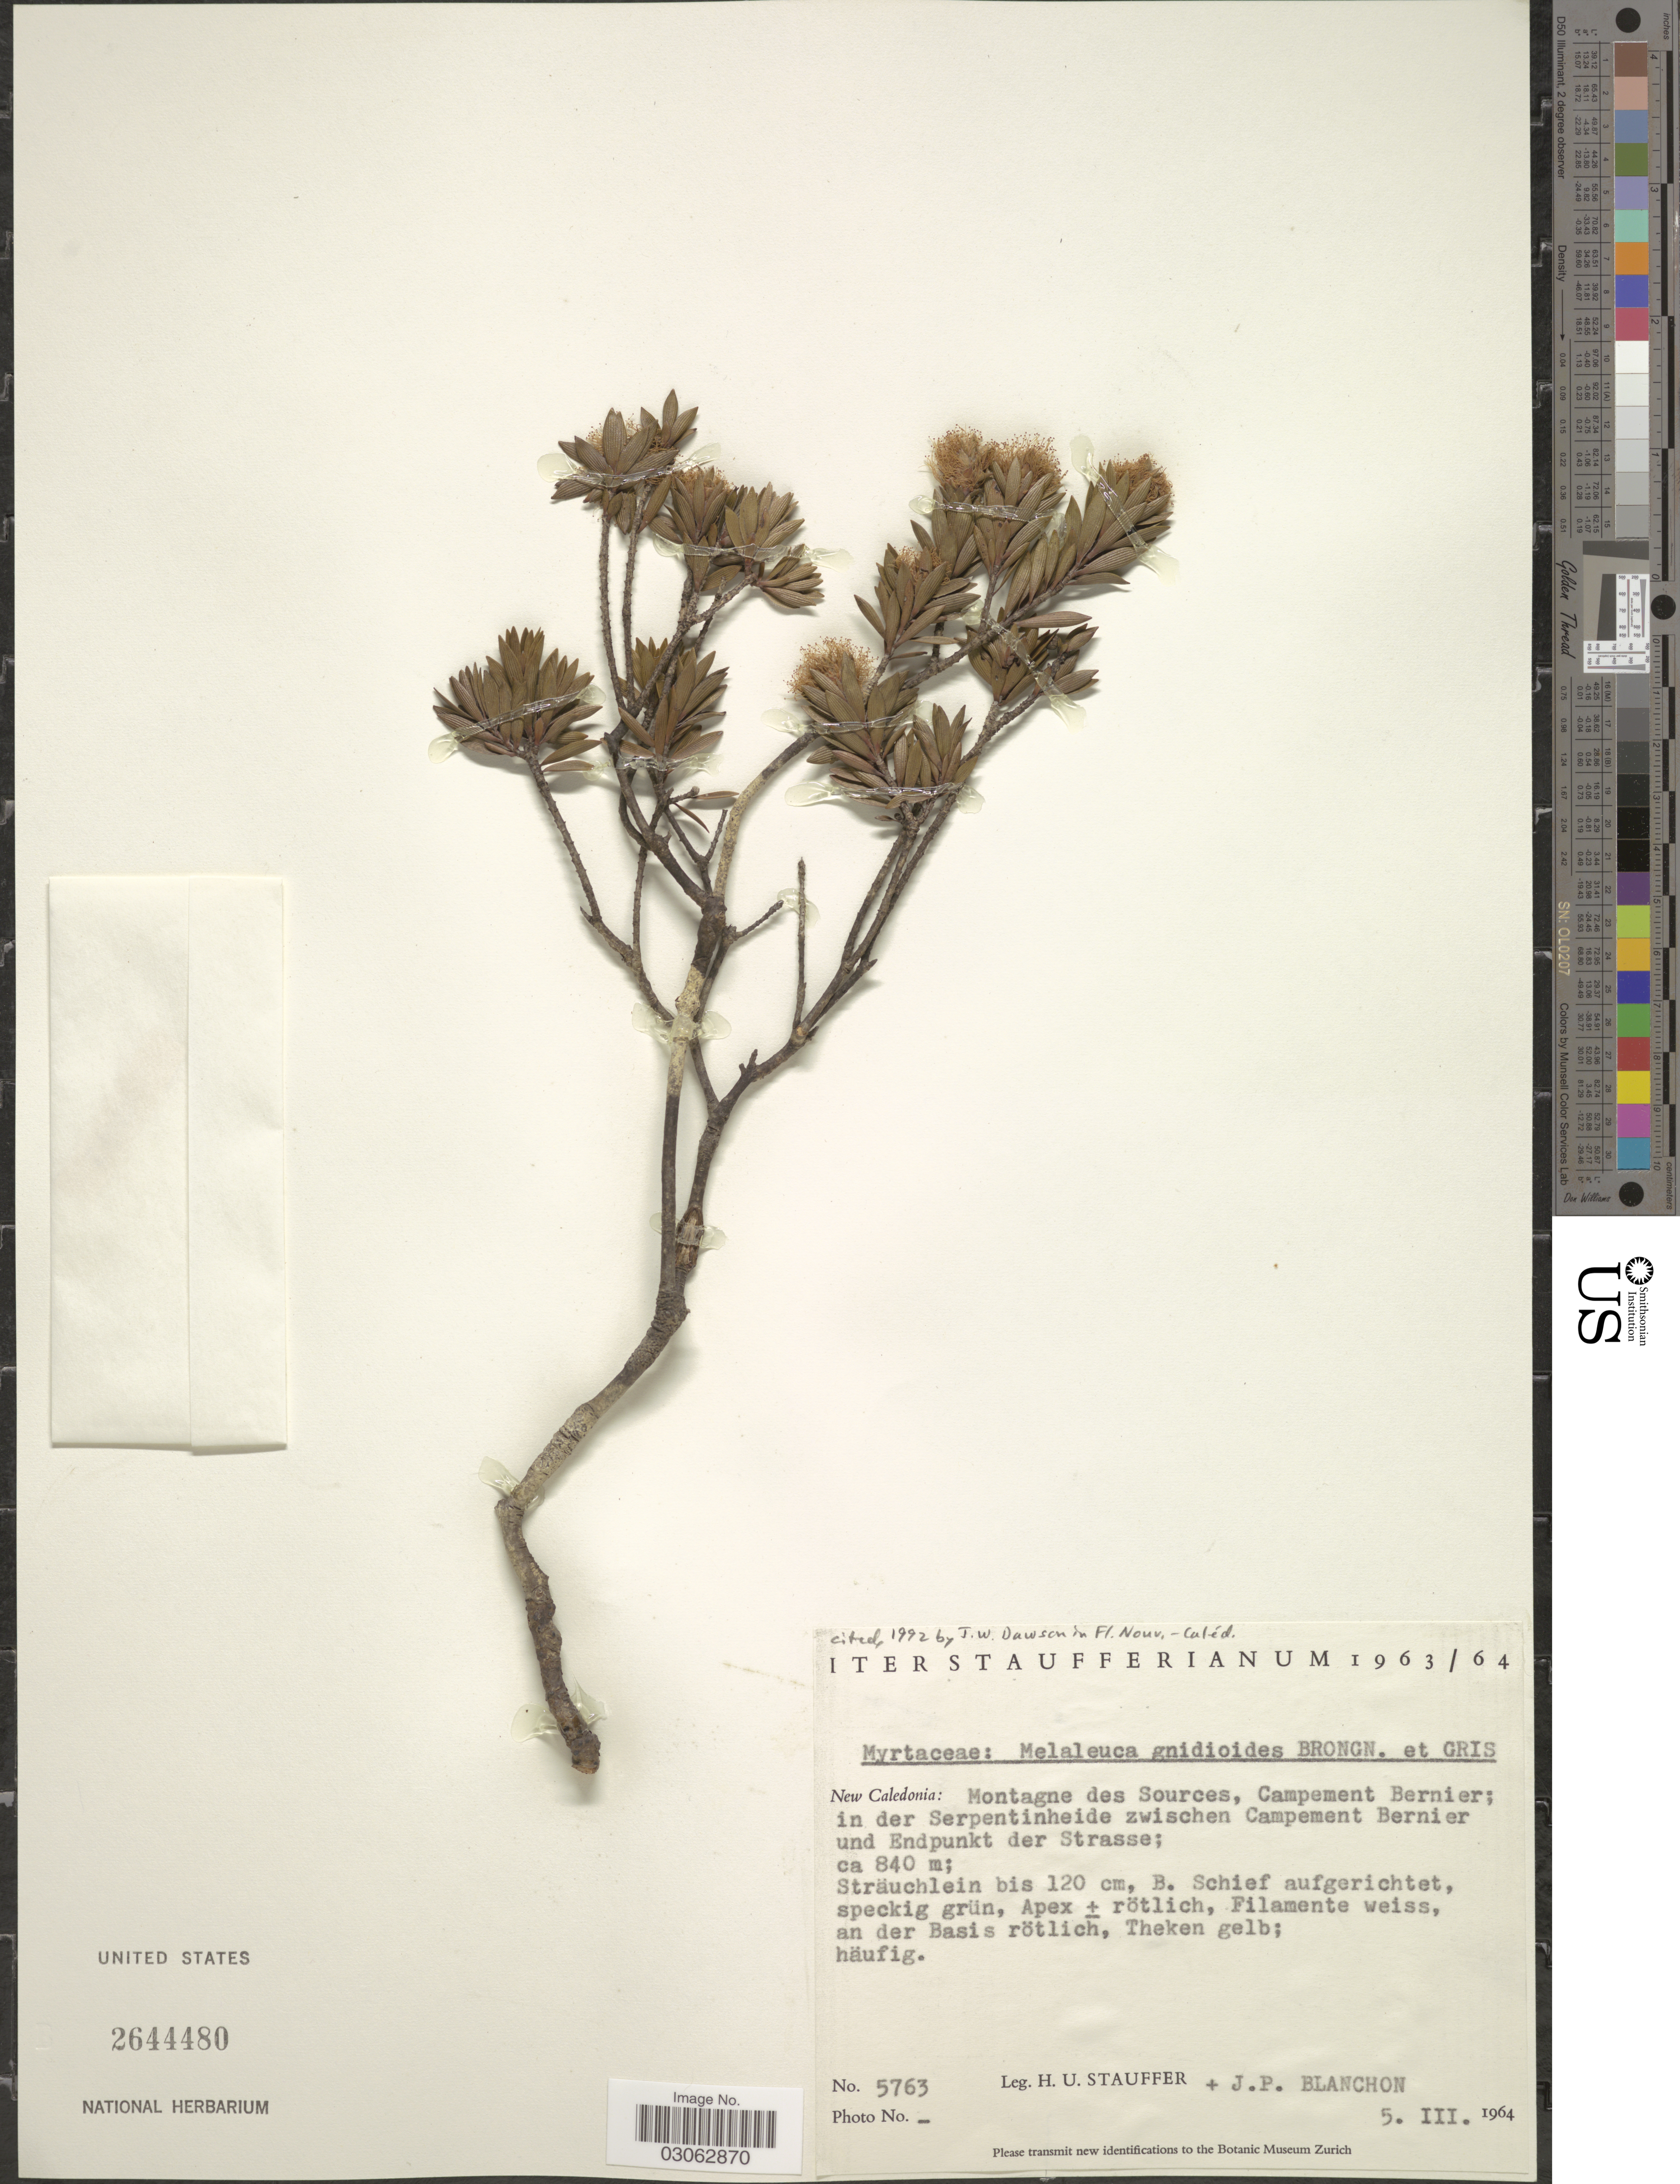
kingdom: Plantae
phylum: Tracheophyta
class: Magnoliopsida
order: Myrtales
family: Myrtaceae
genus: Melaleuca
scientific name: Melaleuca gnidioides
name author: Brongn. & Gris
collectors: H. U. Stauffer & J. Blanchon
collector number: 5763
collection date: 1964-03-05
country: New Caledonia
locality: Montagne des Sources, Campement Bernier; in der Serpentinheide zwischen Campement Bernier und Endpunkt der Strasse.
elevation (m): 840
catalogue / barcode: US 2644480